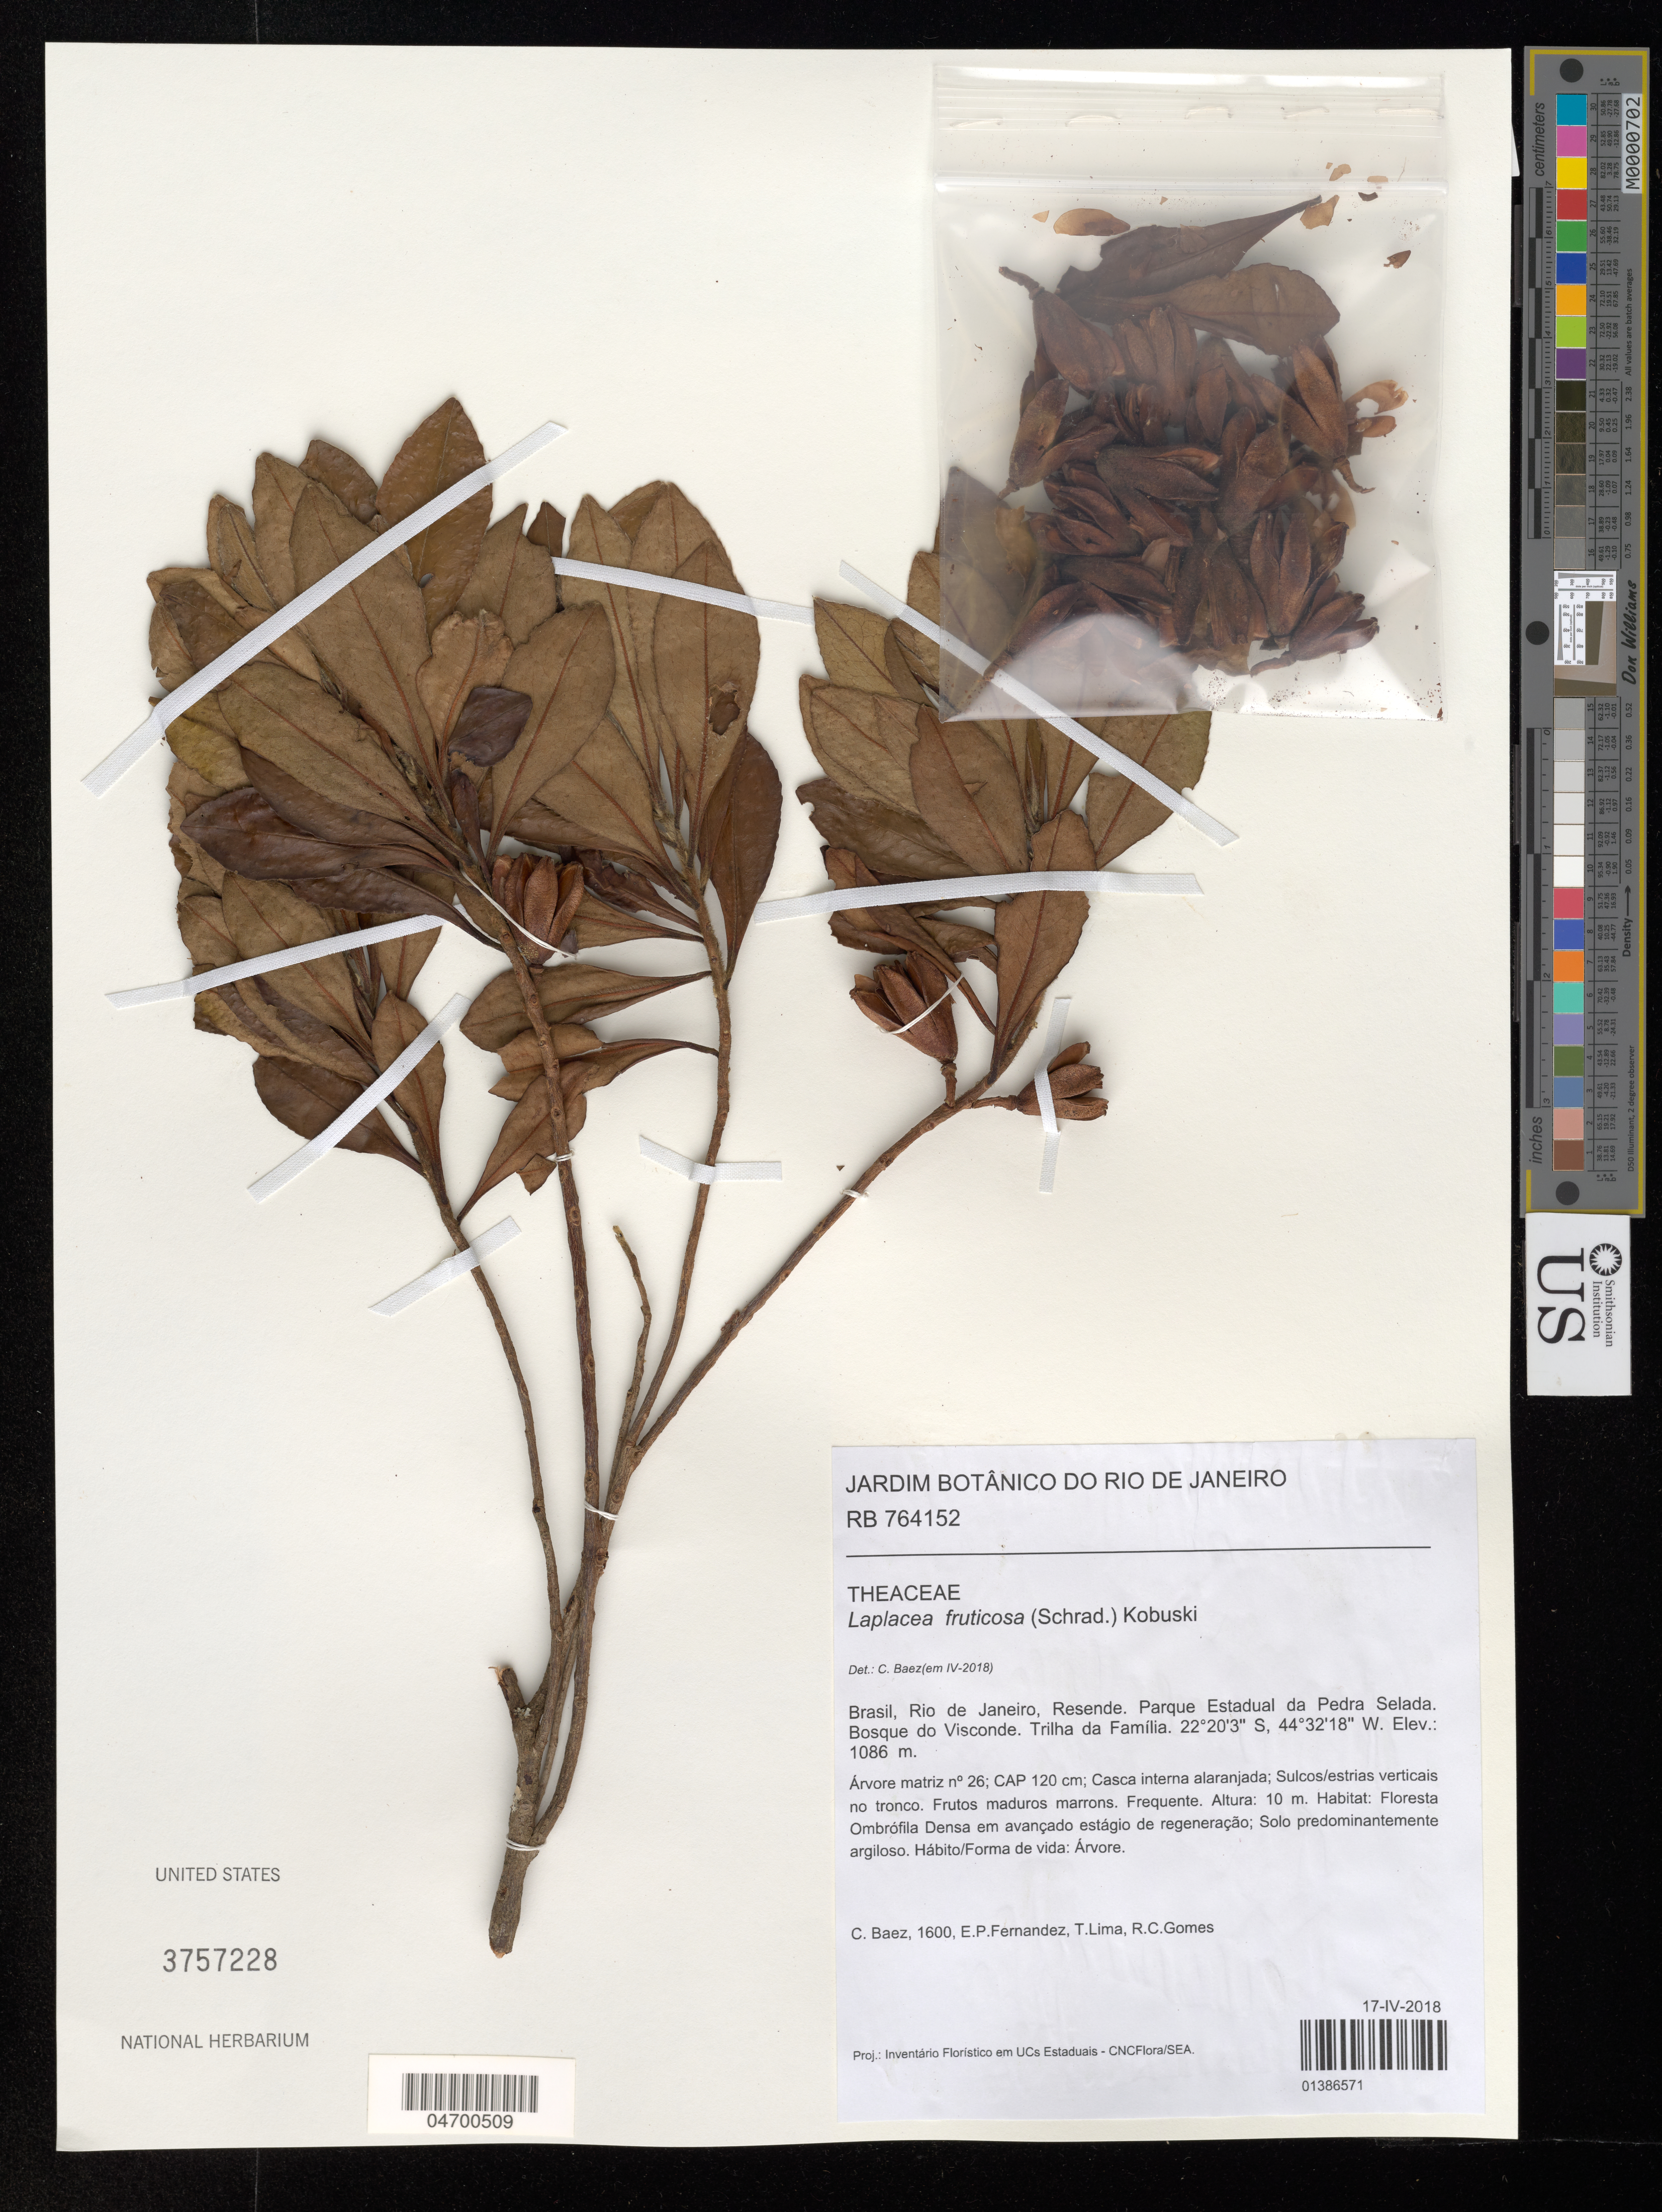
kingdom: Plantae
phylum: Tracheophyta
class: Magnoliopsida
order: Ericales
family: Theaceae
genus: Laplacea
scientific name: Laplacea fruticosa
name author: (Schrad.) Kobuski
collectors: C. Baez, E. Fernandez, T. Lima & R. Gomes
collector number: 1600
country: Brazil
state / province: Rio de Janeiro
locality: Resende. Parque Estadual da Pedra Selada. Bosque de Viconde. Trilha da Familia.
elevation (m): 1086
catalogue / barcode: US 3757228